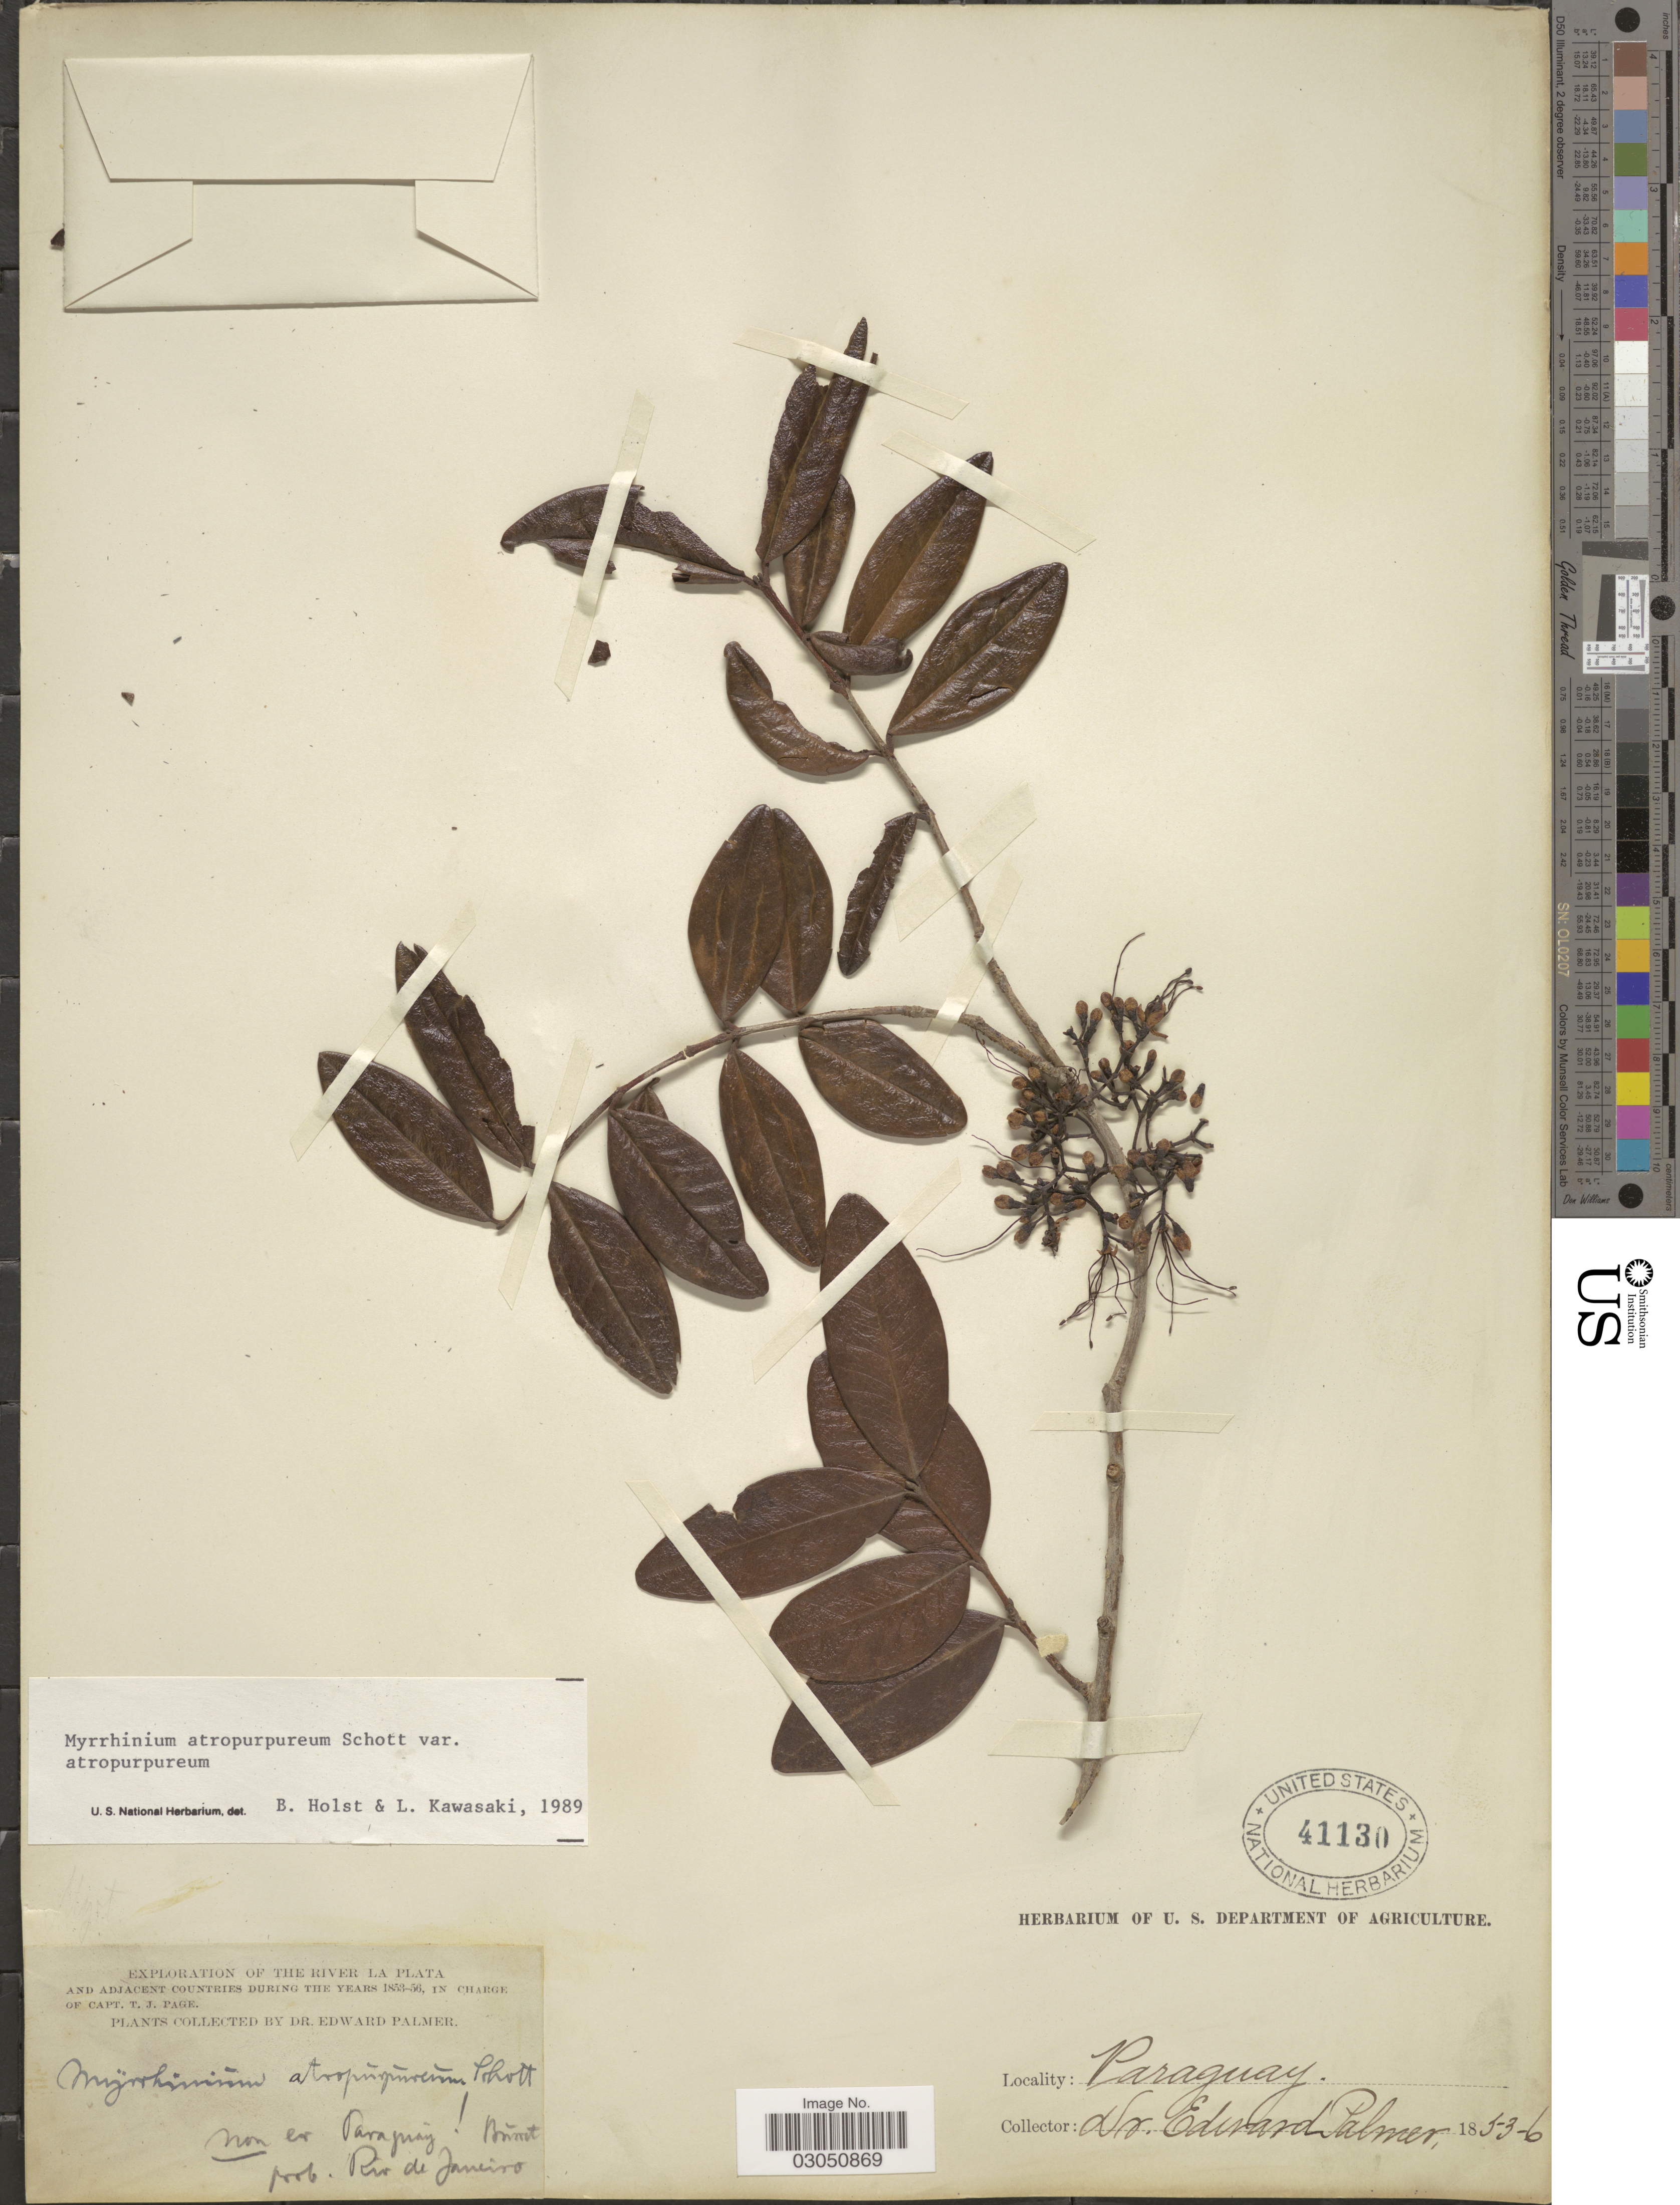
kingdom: Plantae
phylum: Tracheophyta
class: Magnoliopsida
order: Myrtales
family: Myrtaceae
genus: Myrrhinium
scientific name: Myrrhinium atropurpureum var. atropurpureum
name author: Schott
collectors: E. Palmer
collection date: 1853/1856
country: Paraguay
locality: The river La Plata. Prov. Rio de Janeiro.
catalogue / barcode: US 41130